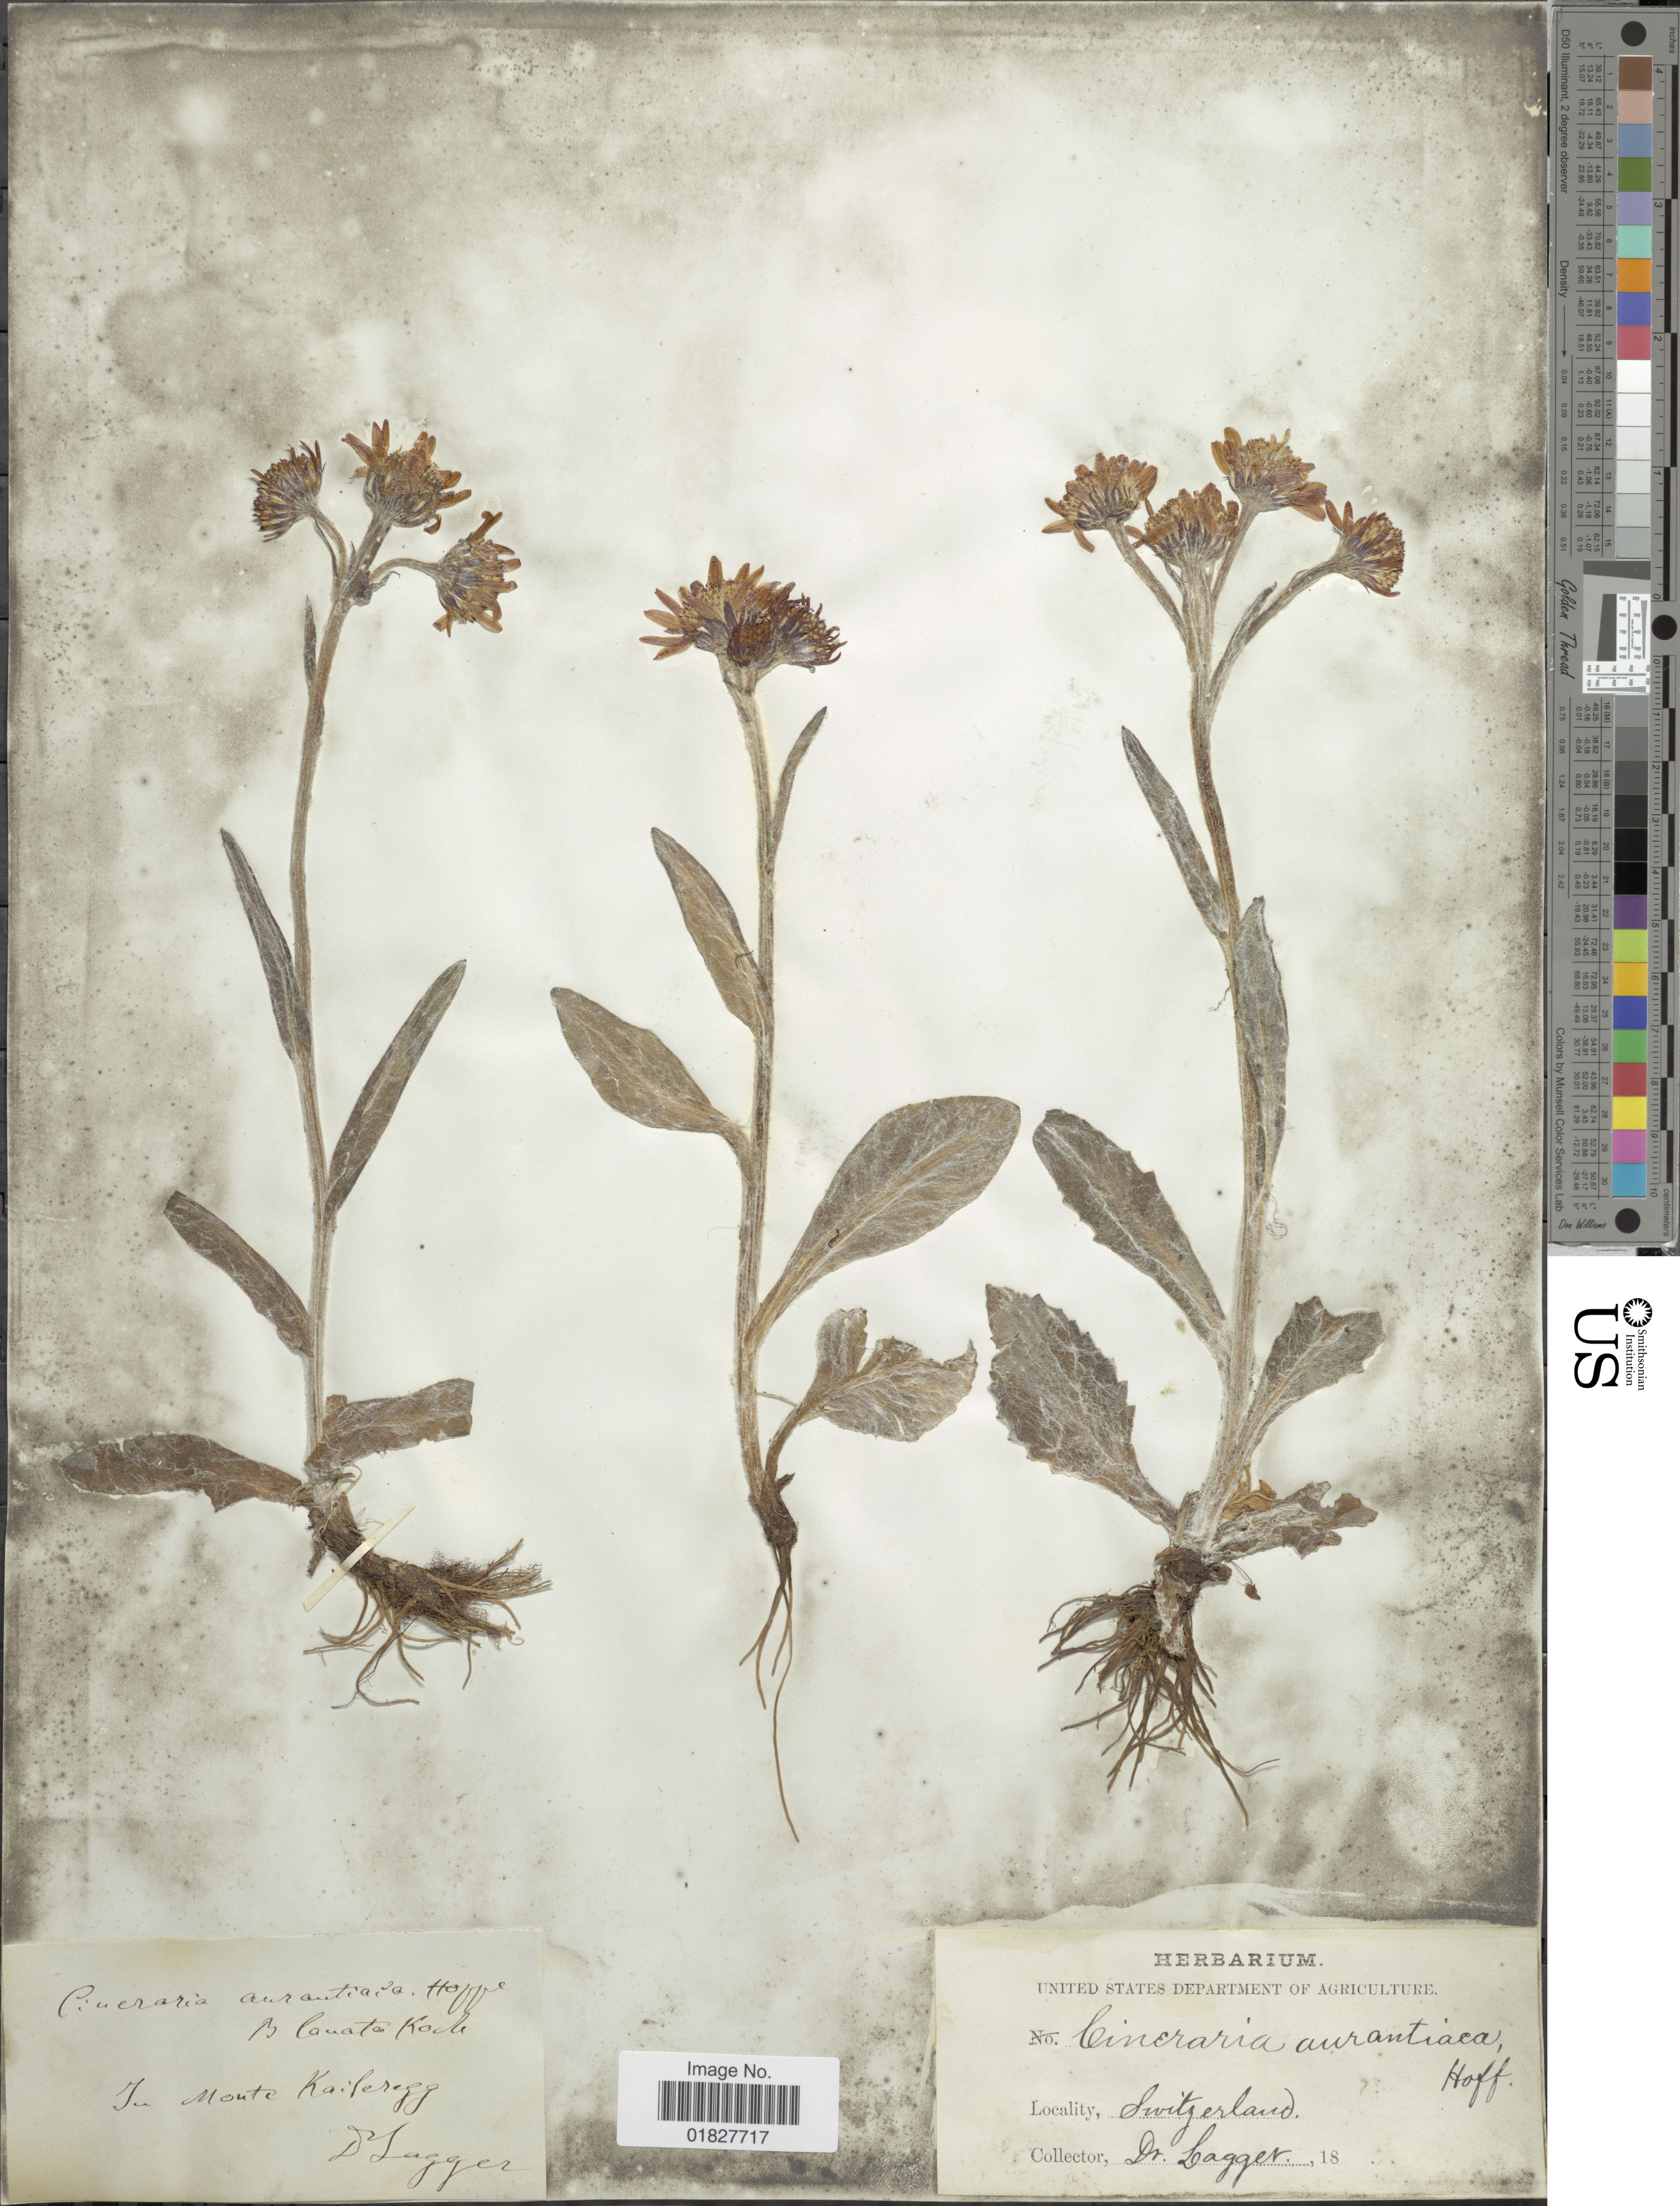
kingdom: Plantae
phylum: Tracheophyta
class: Magnoliopsida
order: Asterales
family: Asteraceae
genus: Cineraria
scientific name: Cineraria aurantiaca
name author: Hoppe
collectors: F. J. Lagger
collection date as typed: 18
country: Switzerland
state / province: Fribourg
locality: Monte Kaiseregg